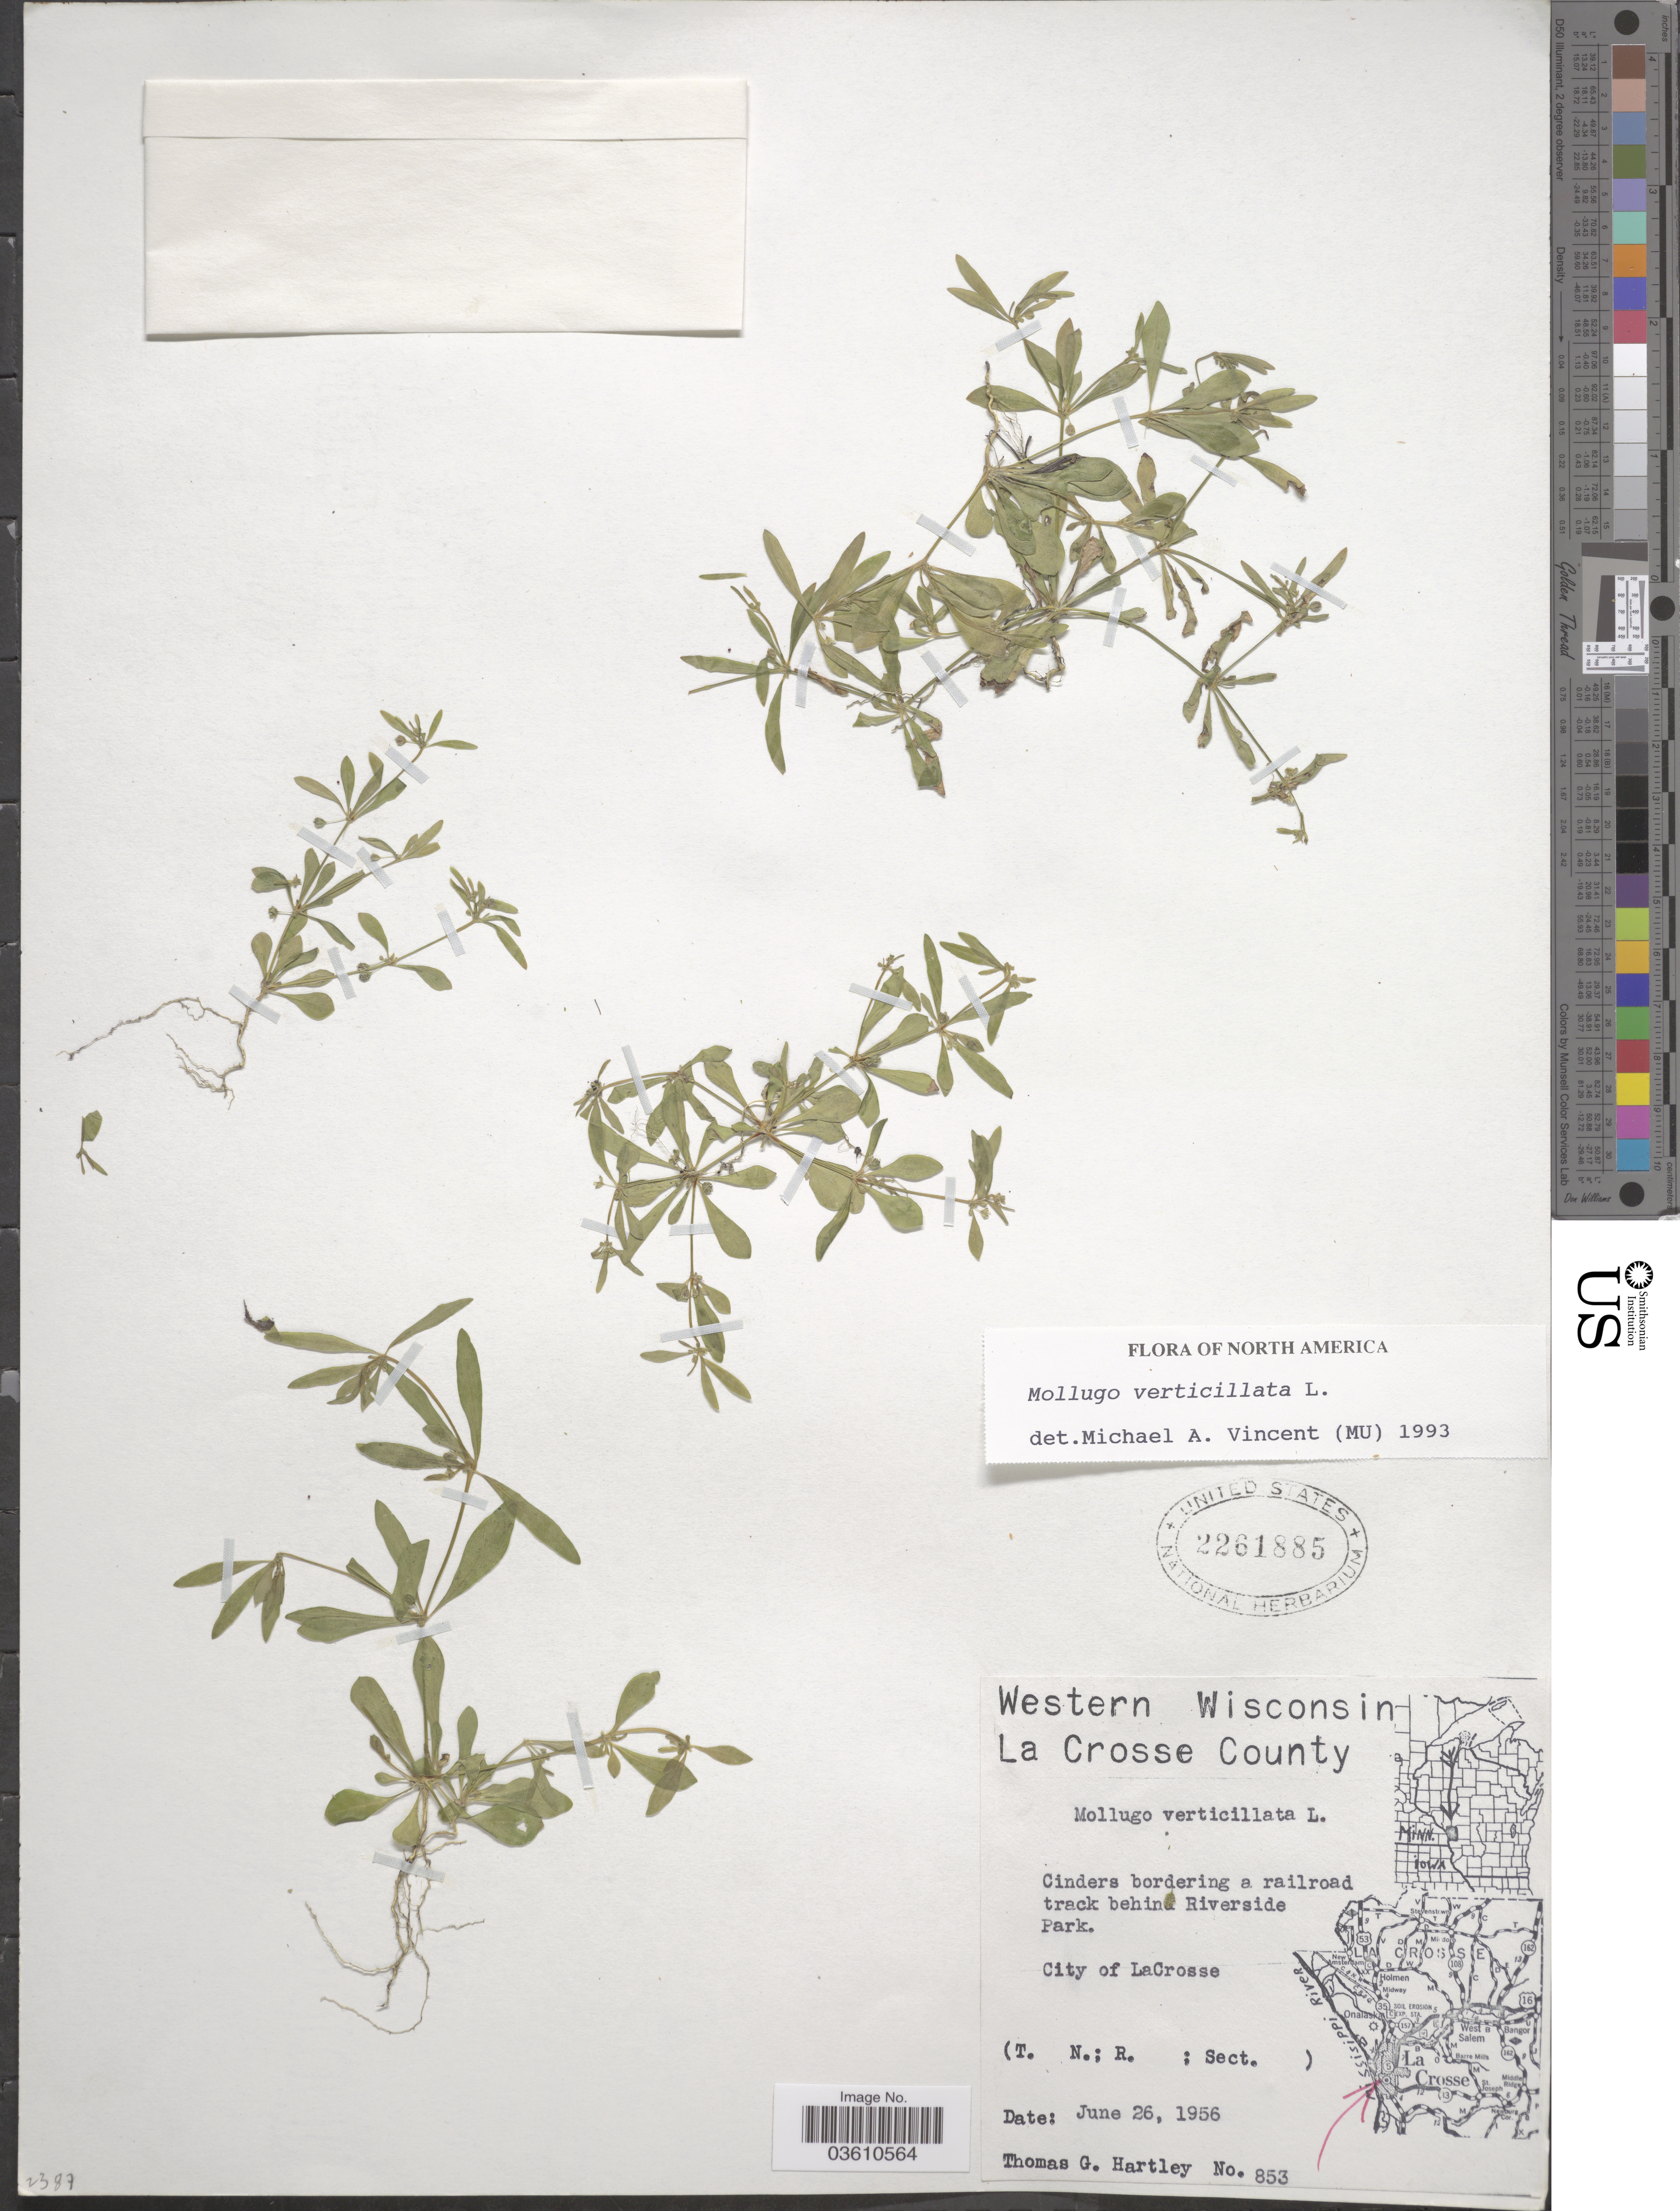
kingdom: Plantae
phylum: Tracheophyta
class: Magnoliopsida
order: Caryophyllales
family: Molluginaceae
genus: Mollugo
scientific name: Mollugo verticillata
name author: L.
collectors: T. G. Hartley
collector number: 853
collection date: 1956-06-26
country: United States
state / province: Wisconsin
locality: Western Wisconsin. La Crosse County. Cinders bordering a railroad track behind Riverside Park. City of LaCrosse.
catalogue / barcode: US 2261885